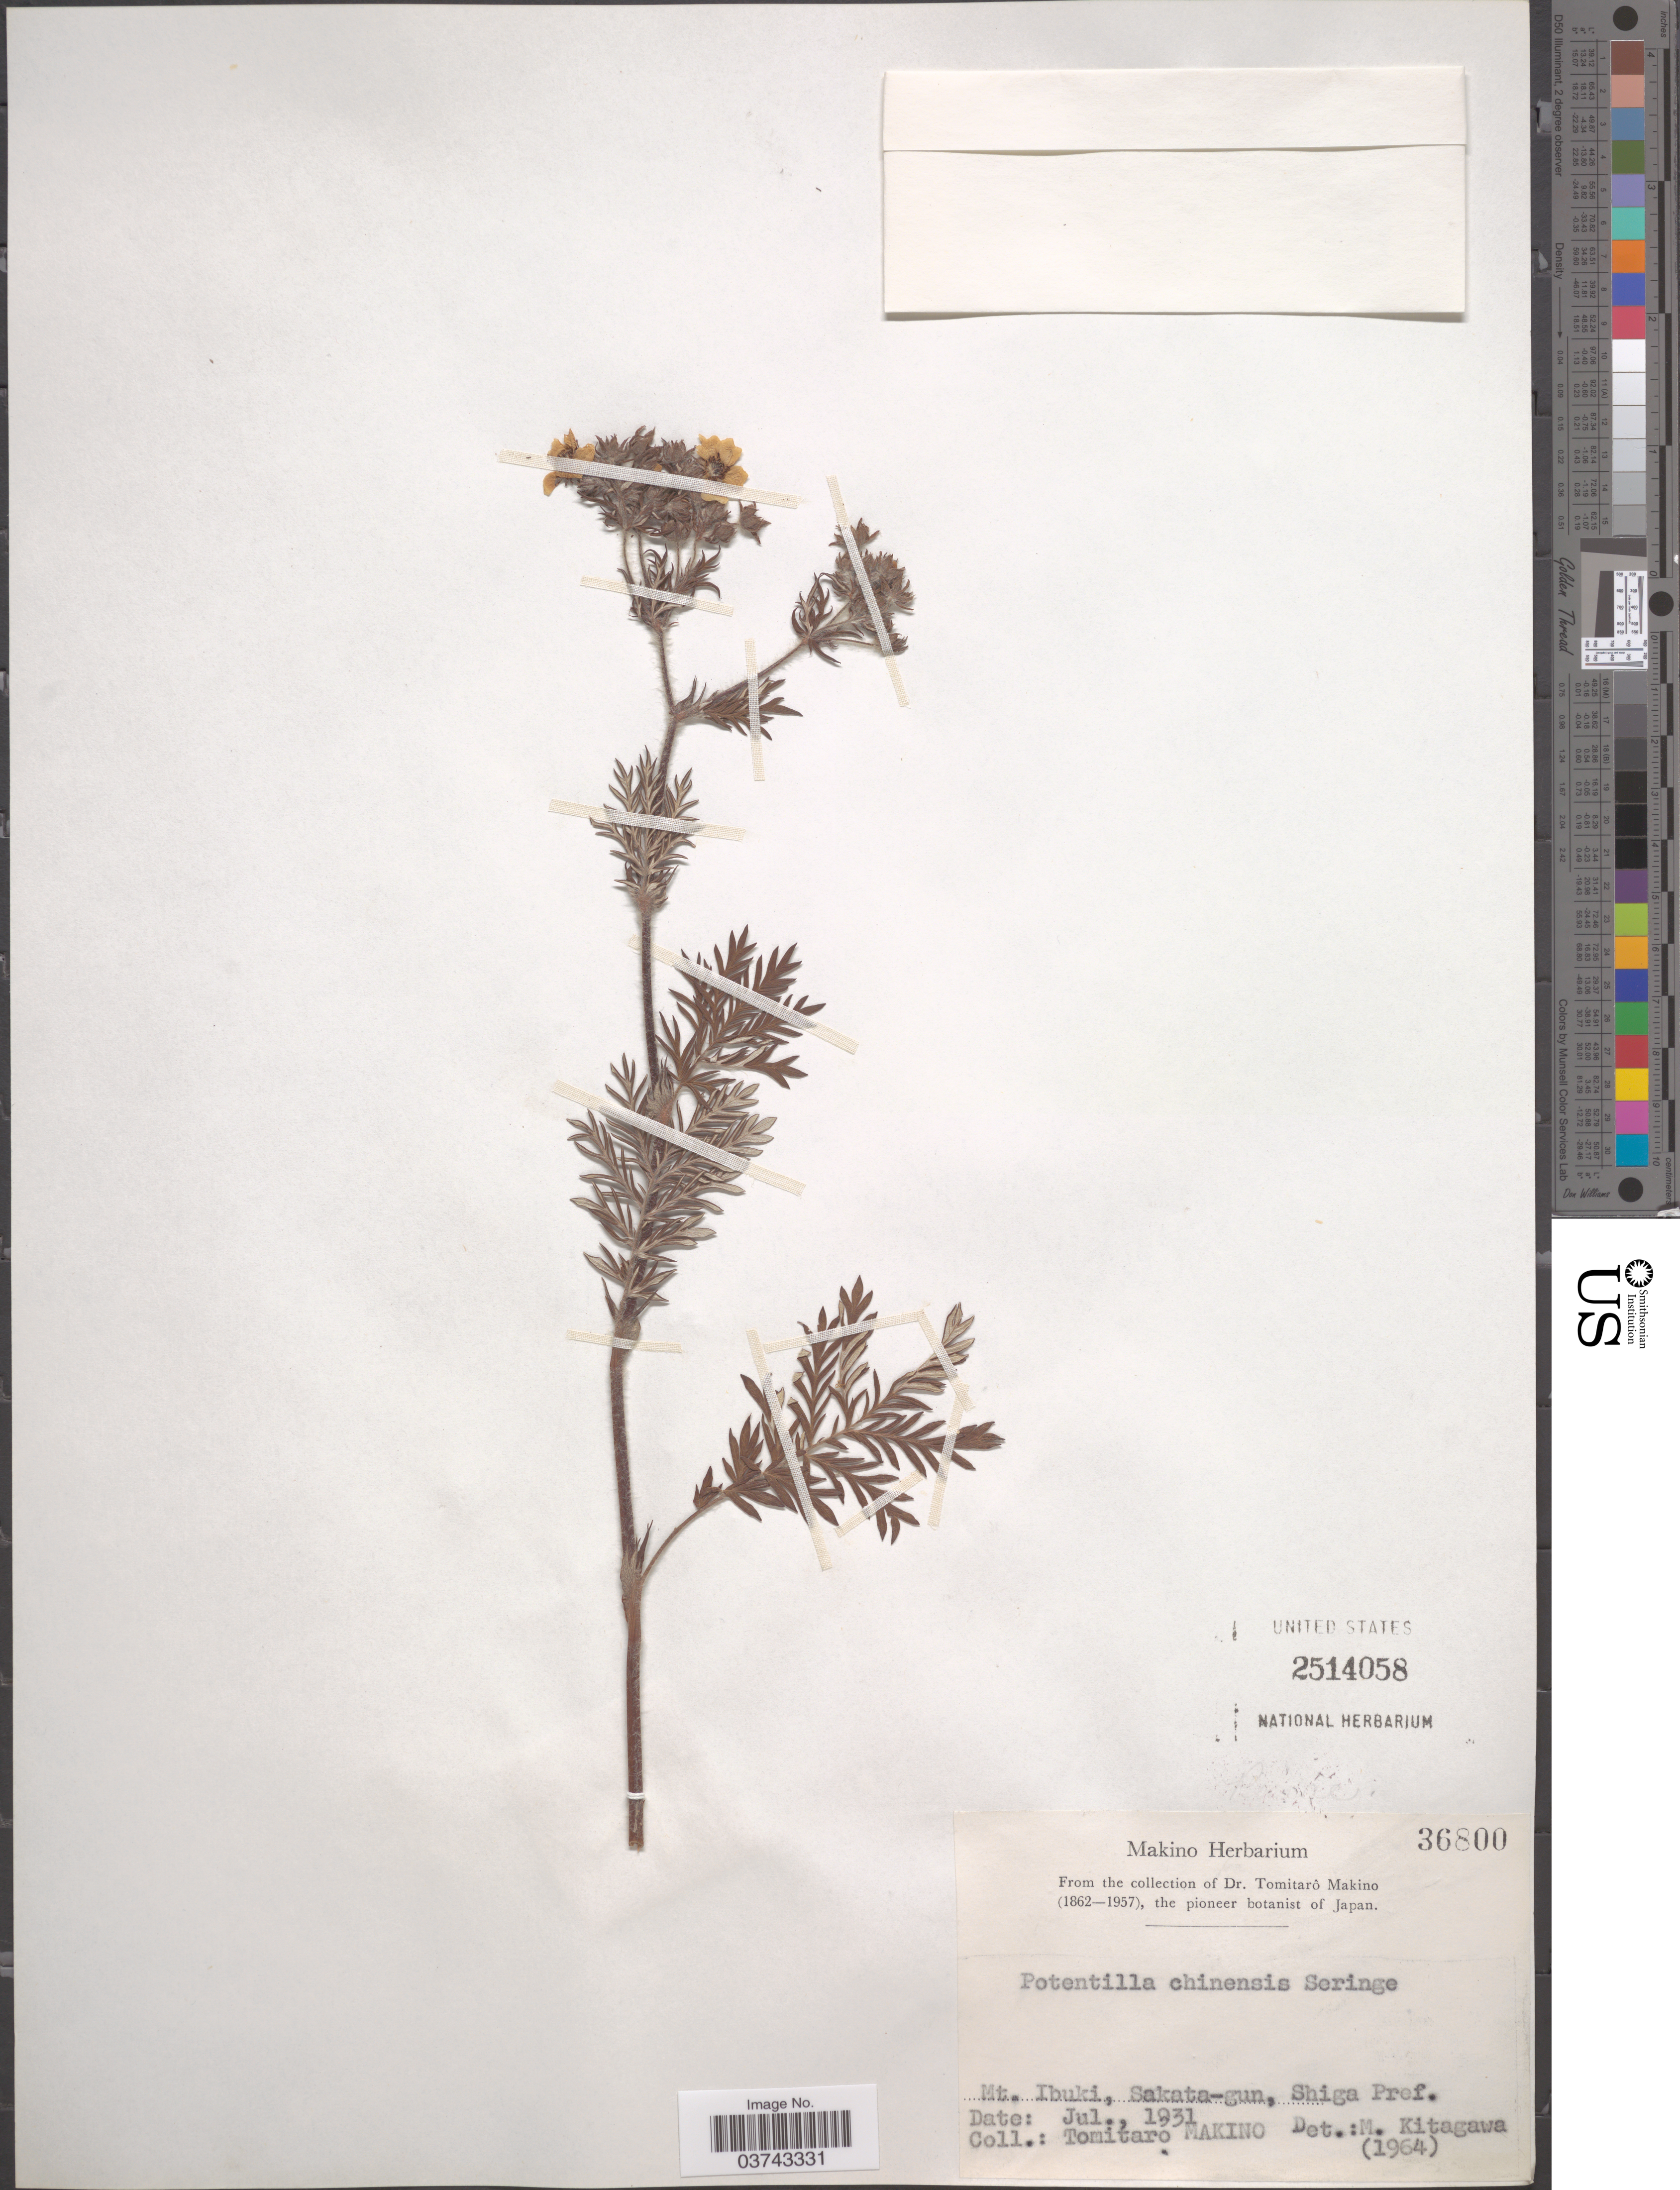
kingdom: Plantae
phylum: Tracheophyta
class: Magnoliopsida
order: Rosales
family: Rosaceae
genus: Potentilla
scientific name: Potentilla chinensis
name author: Ser.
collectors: T. Makino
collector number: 36800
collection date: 1931-07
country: Japan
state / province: Siga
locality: Mt. Ibuki, Sakata-gun, Shiga Pref.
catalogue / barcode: US 2514058